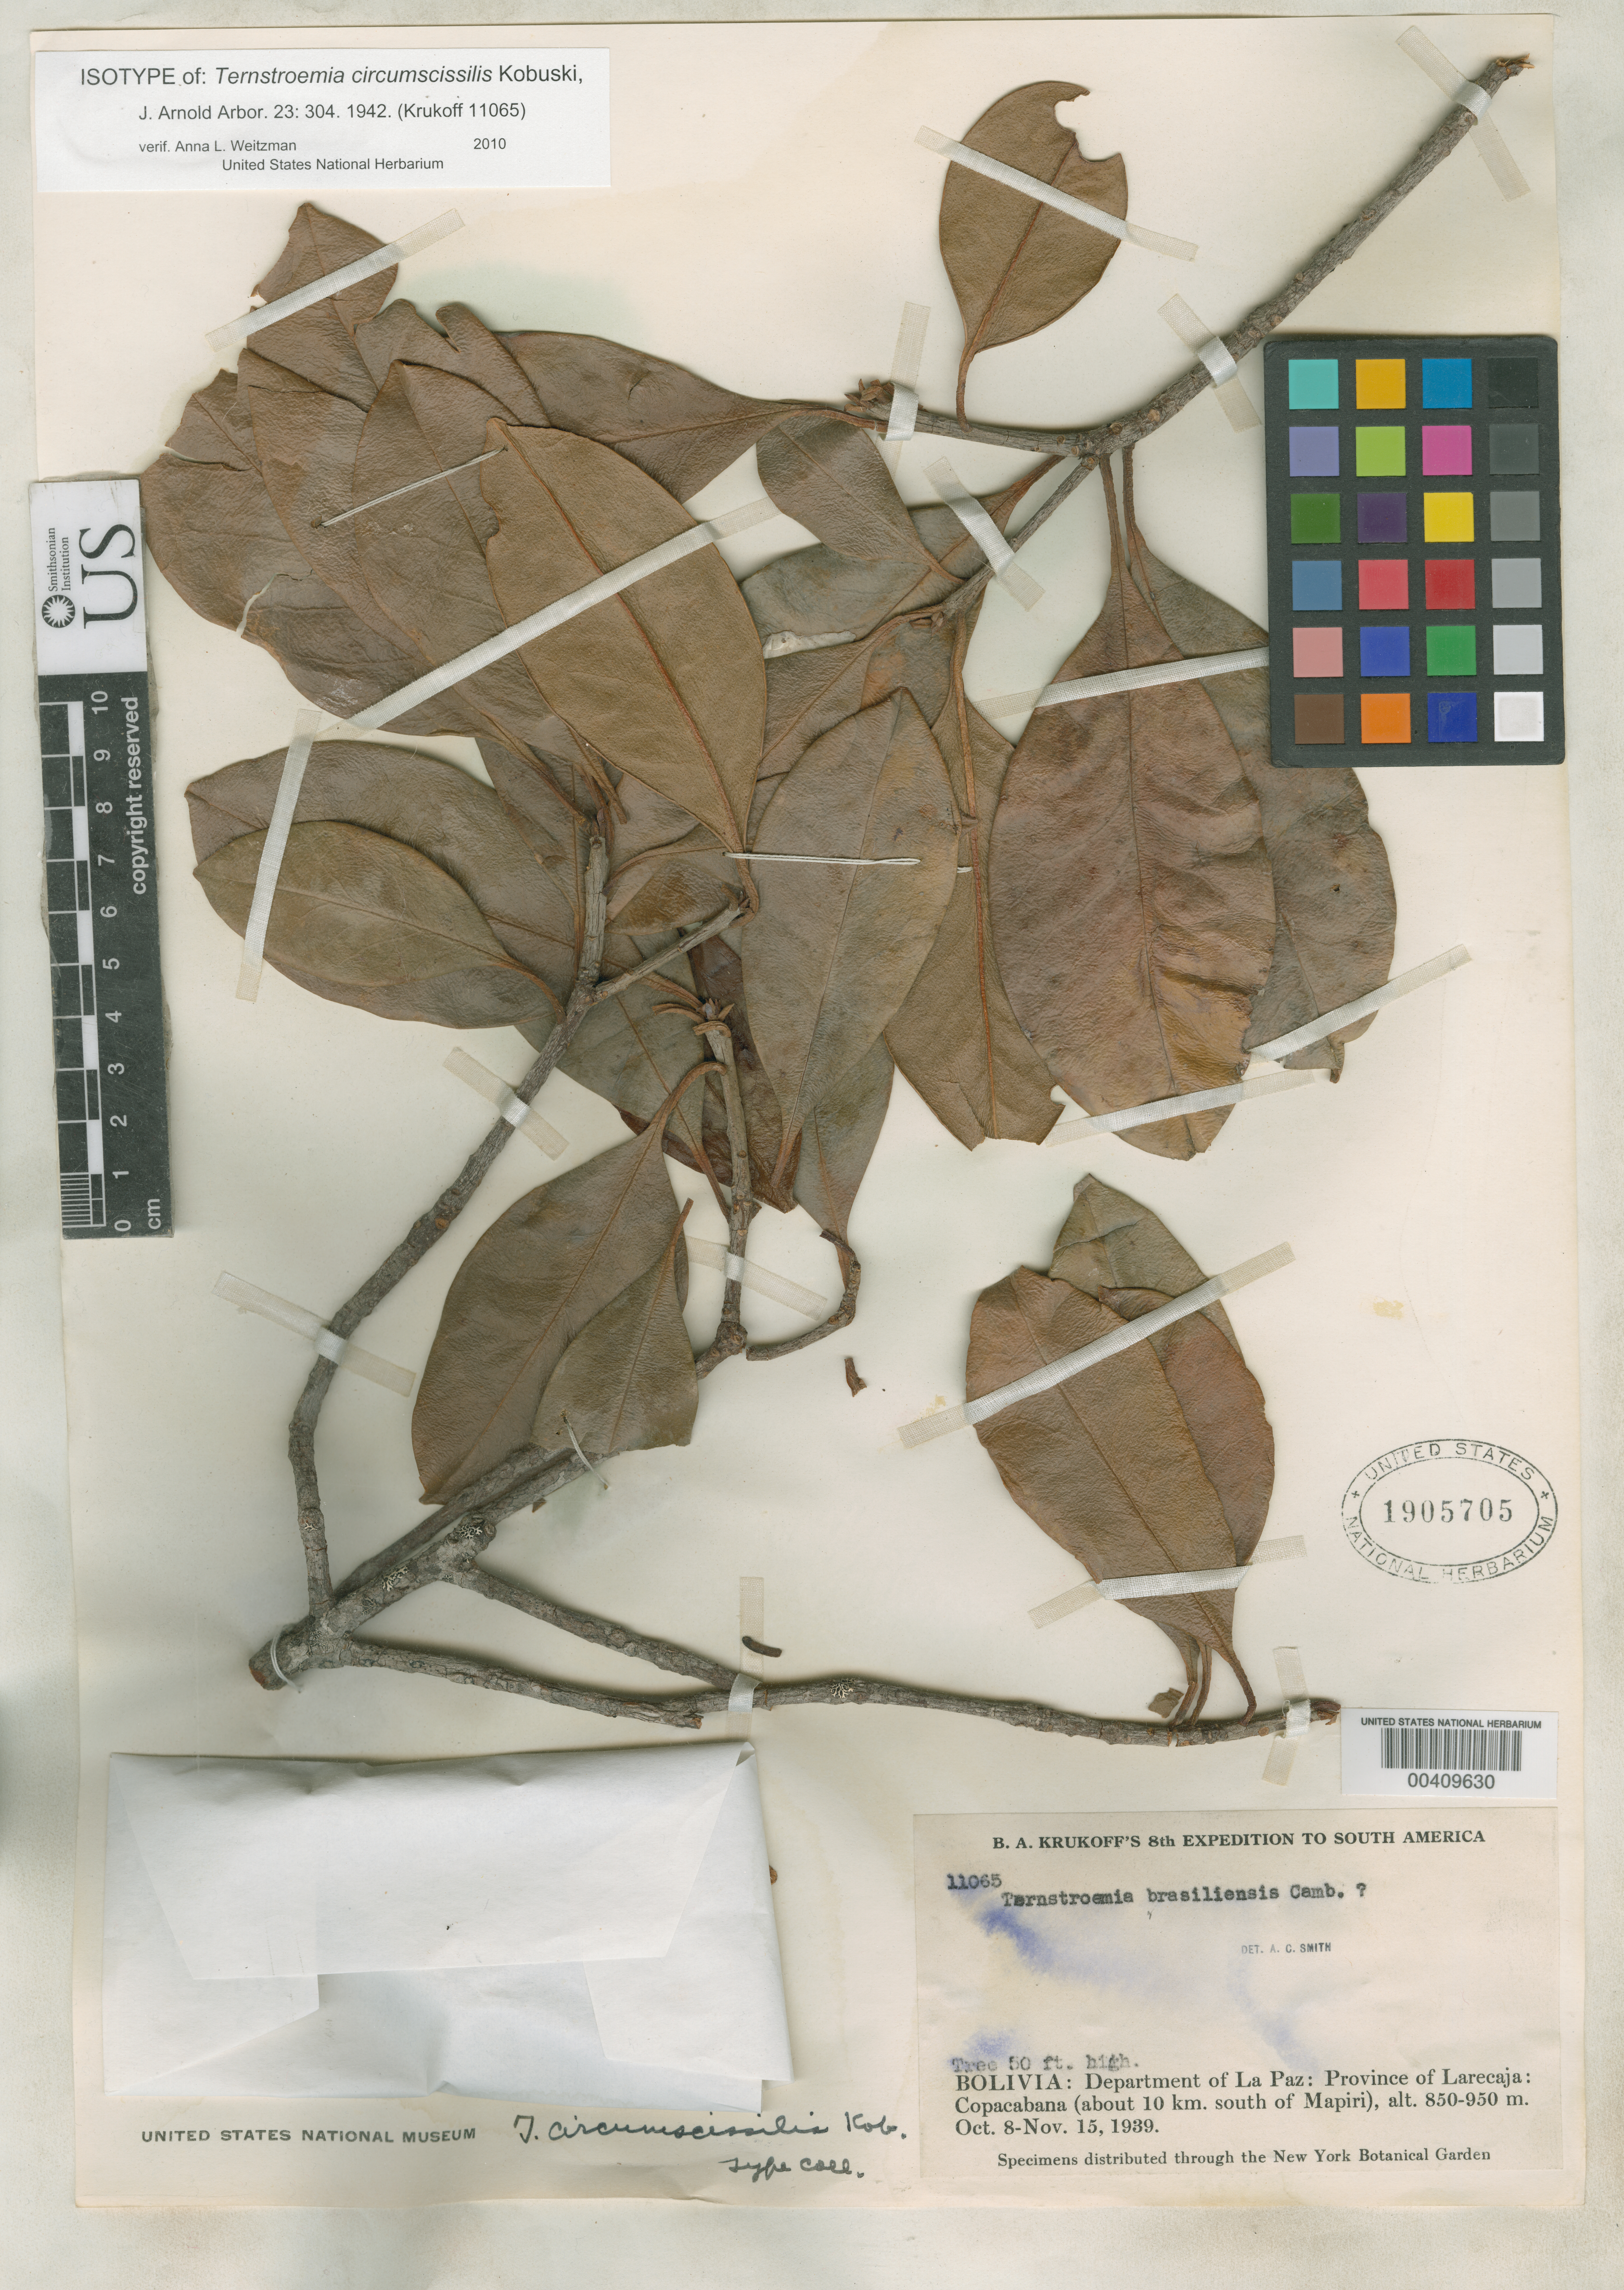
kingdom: Plantae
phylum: Tracheophyta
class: Magnoliopsida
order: Ericales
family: Pentaphylacaceae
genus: Ternstroemia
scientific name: Ternstroemia circumscissilis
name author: Kobuski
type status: Isotype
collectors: B. A. Krukoff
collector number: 11065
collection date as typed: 08 Oct 1939 to 15 Nov 1939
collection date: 1939-10-08/1939-11-15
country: Bolivia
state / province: La Paz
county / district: Larecaja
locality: Department of La Paz: Province of Larecaja: Copacabana (about 10 km south of Mapiri)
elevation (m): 850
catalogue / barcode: US 1905705